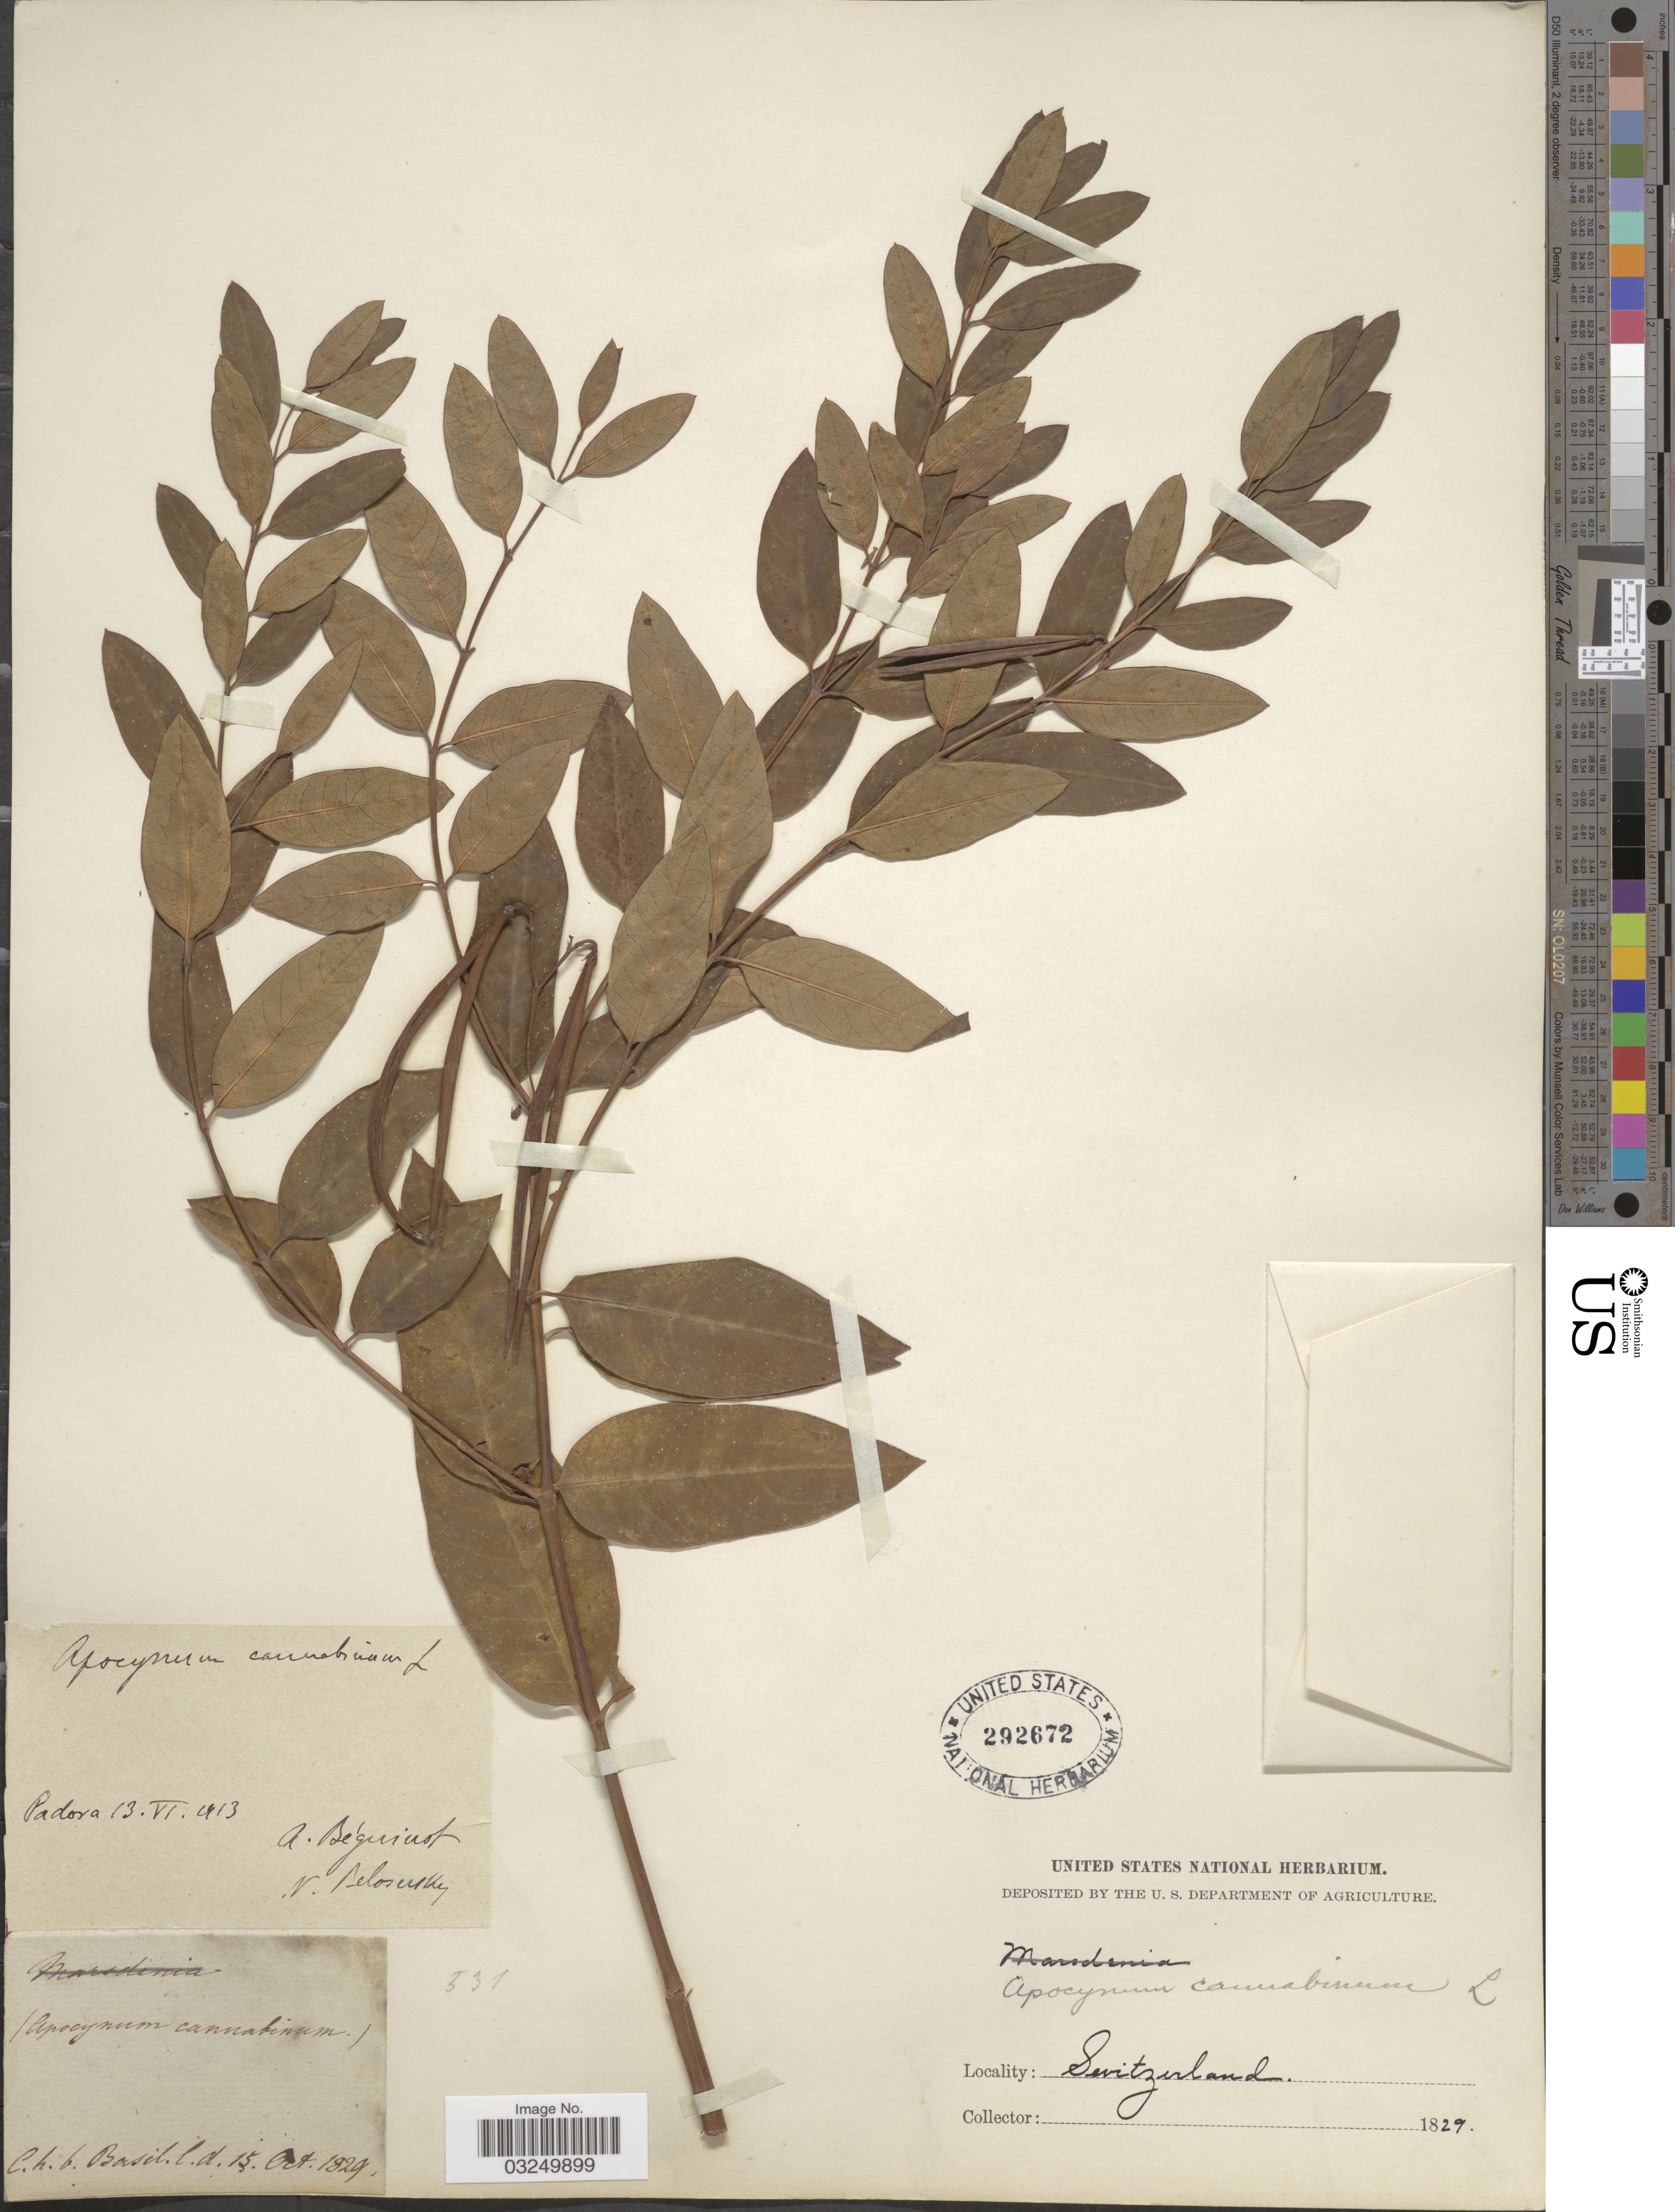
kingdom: Plantae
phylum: Tracheophyta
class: Magnoliopsida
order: Gentianales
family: Apocynaceae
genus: Apocynum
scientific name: Apocynum cannabinum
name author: L.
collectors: ex herb. United States National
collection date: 1829-10-15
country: Switzerland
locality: C. h. b. Basil. l.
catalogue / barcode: US 292672